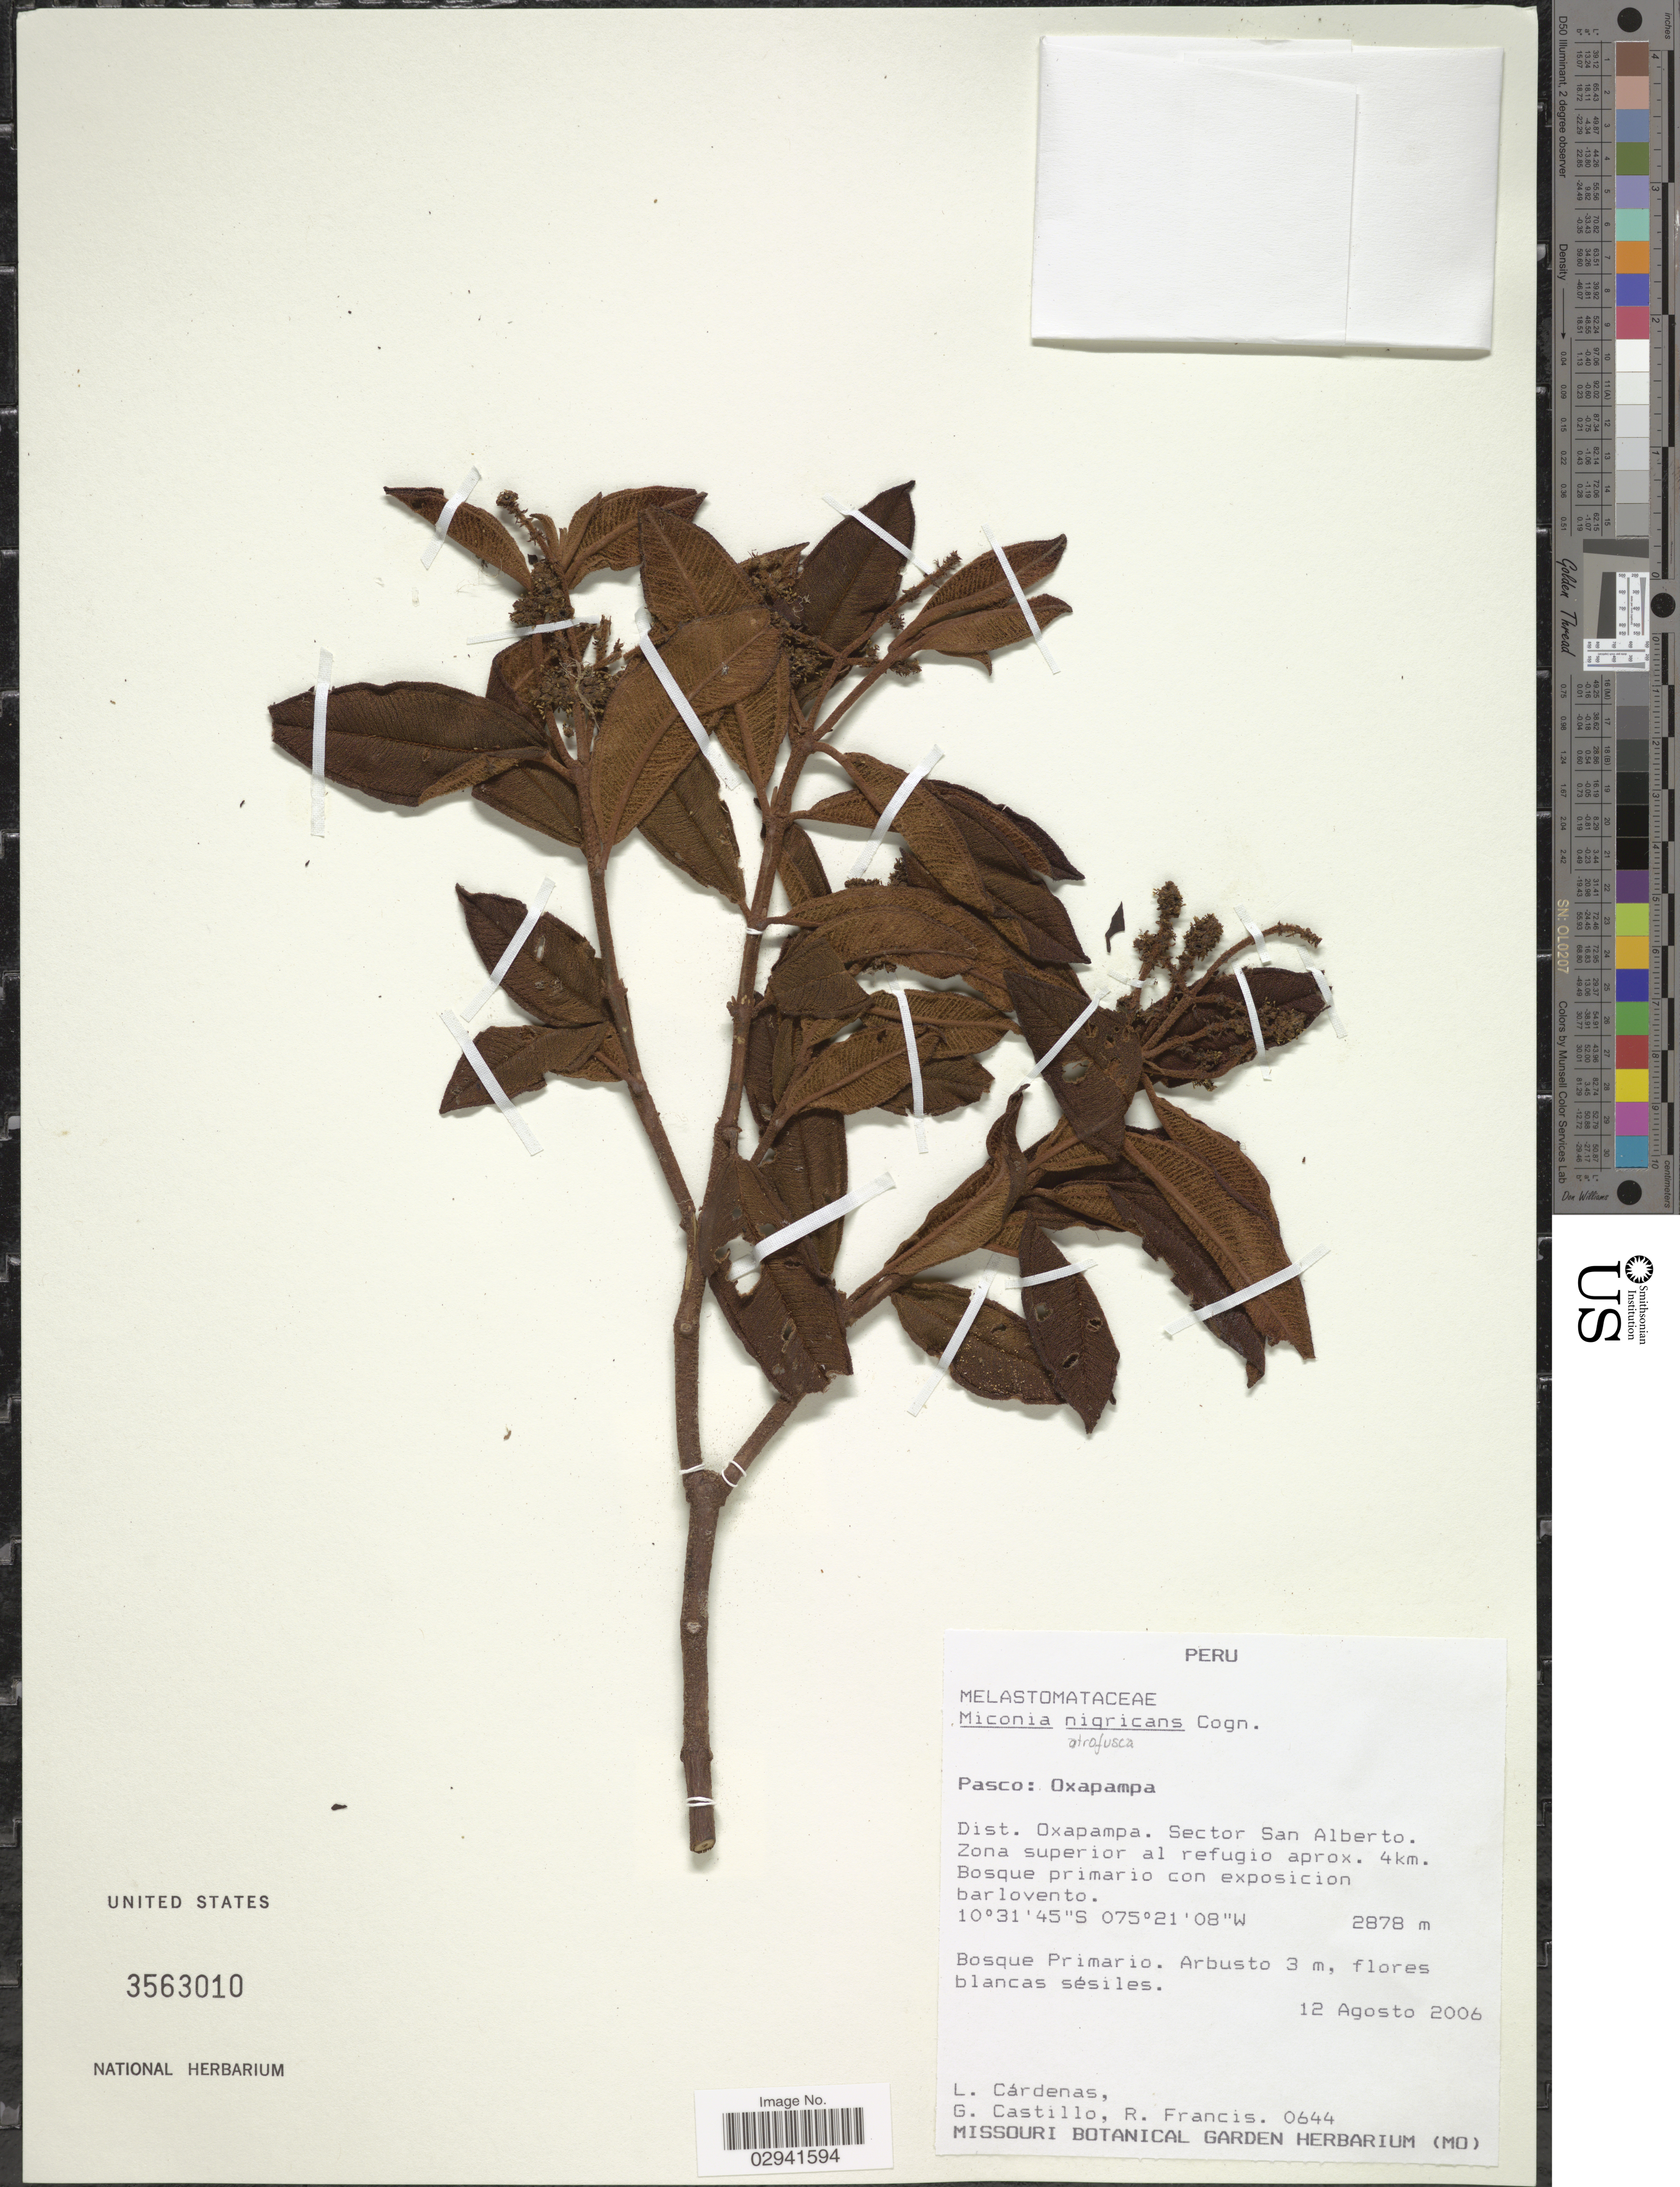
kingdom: Plantae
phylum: Tracheophyta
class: Magnoliopsida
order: Myrtales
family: Melastomataceae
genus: Miconia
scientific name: Miconia nigricans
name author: Cogn.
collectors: L. Cárdenas, G. Castillo & R. Francis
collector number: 0644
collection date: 2006-08-12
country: Peru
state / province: Pasco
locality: Oxapampa. Dist. Oxapampa. Sector San Alberto. Zona superior al refugio aprox. 4km.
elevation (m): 2878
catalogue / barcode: US 3563010